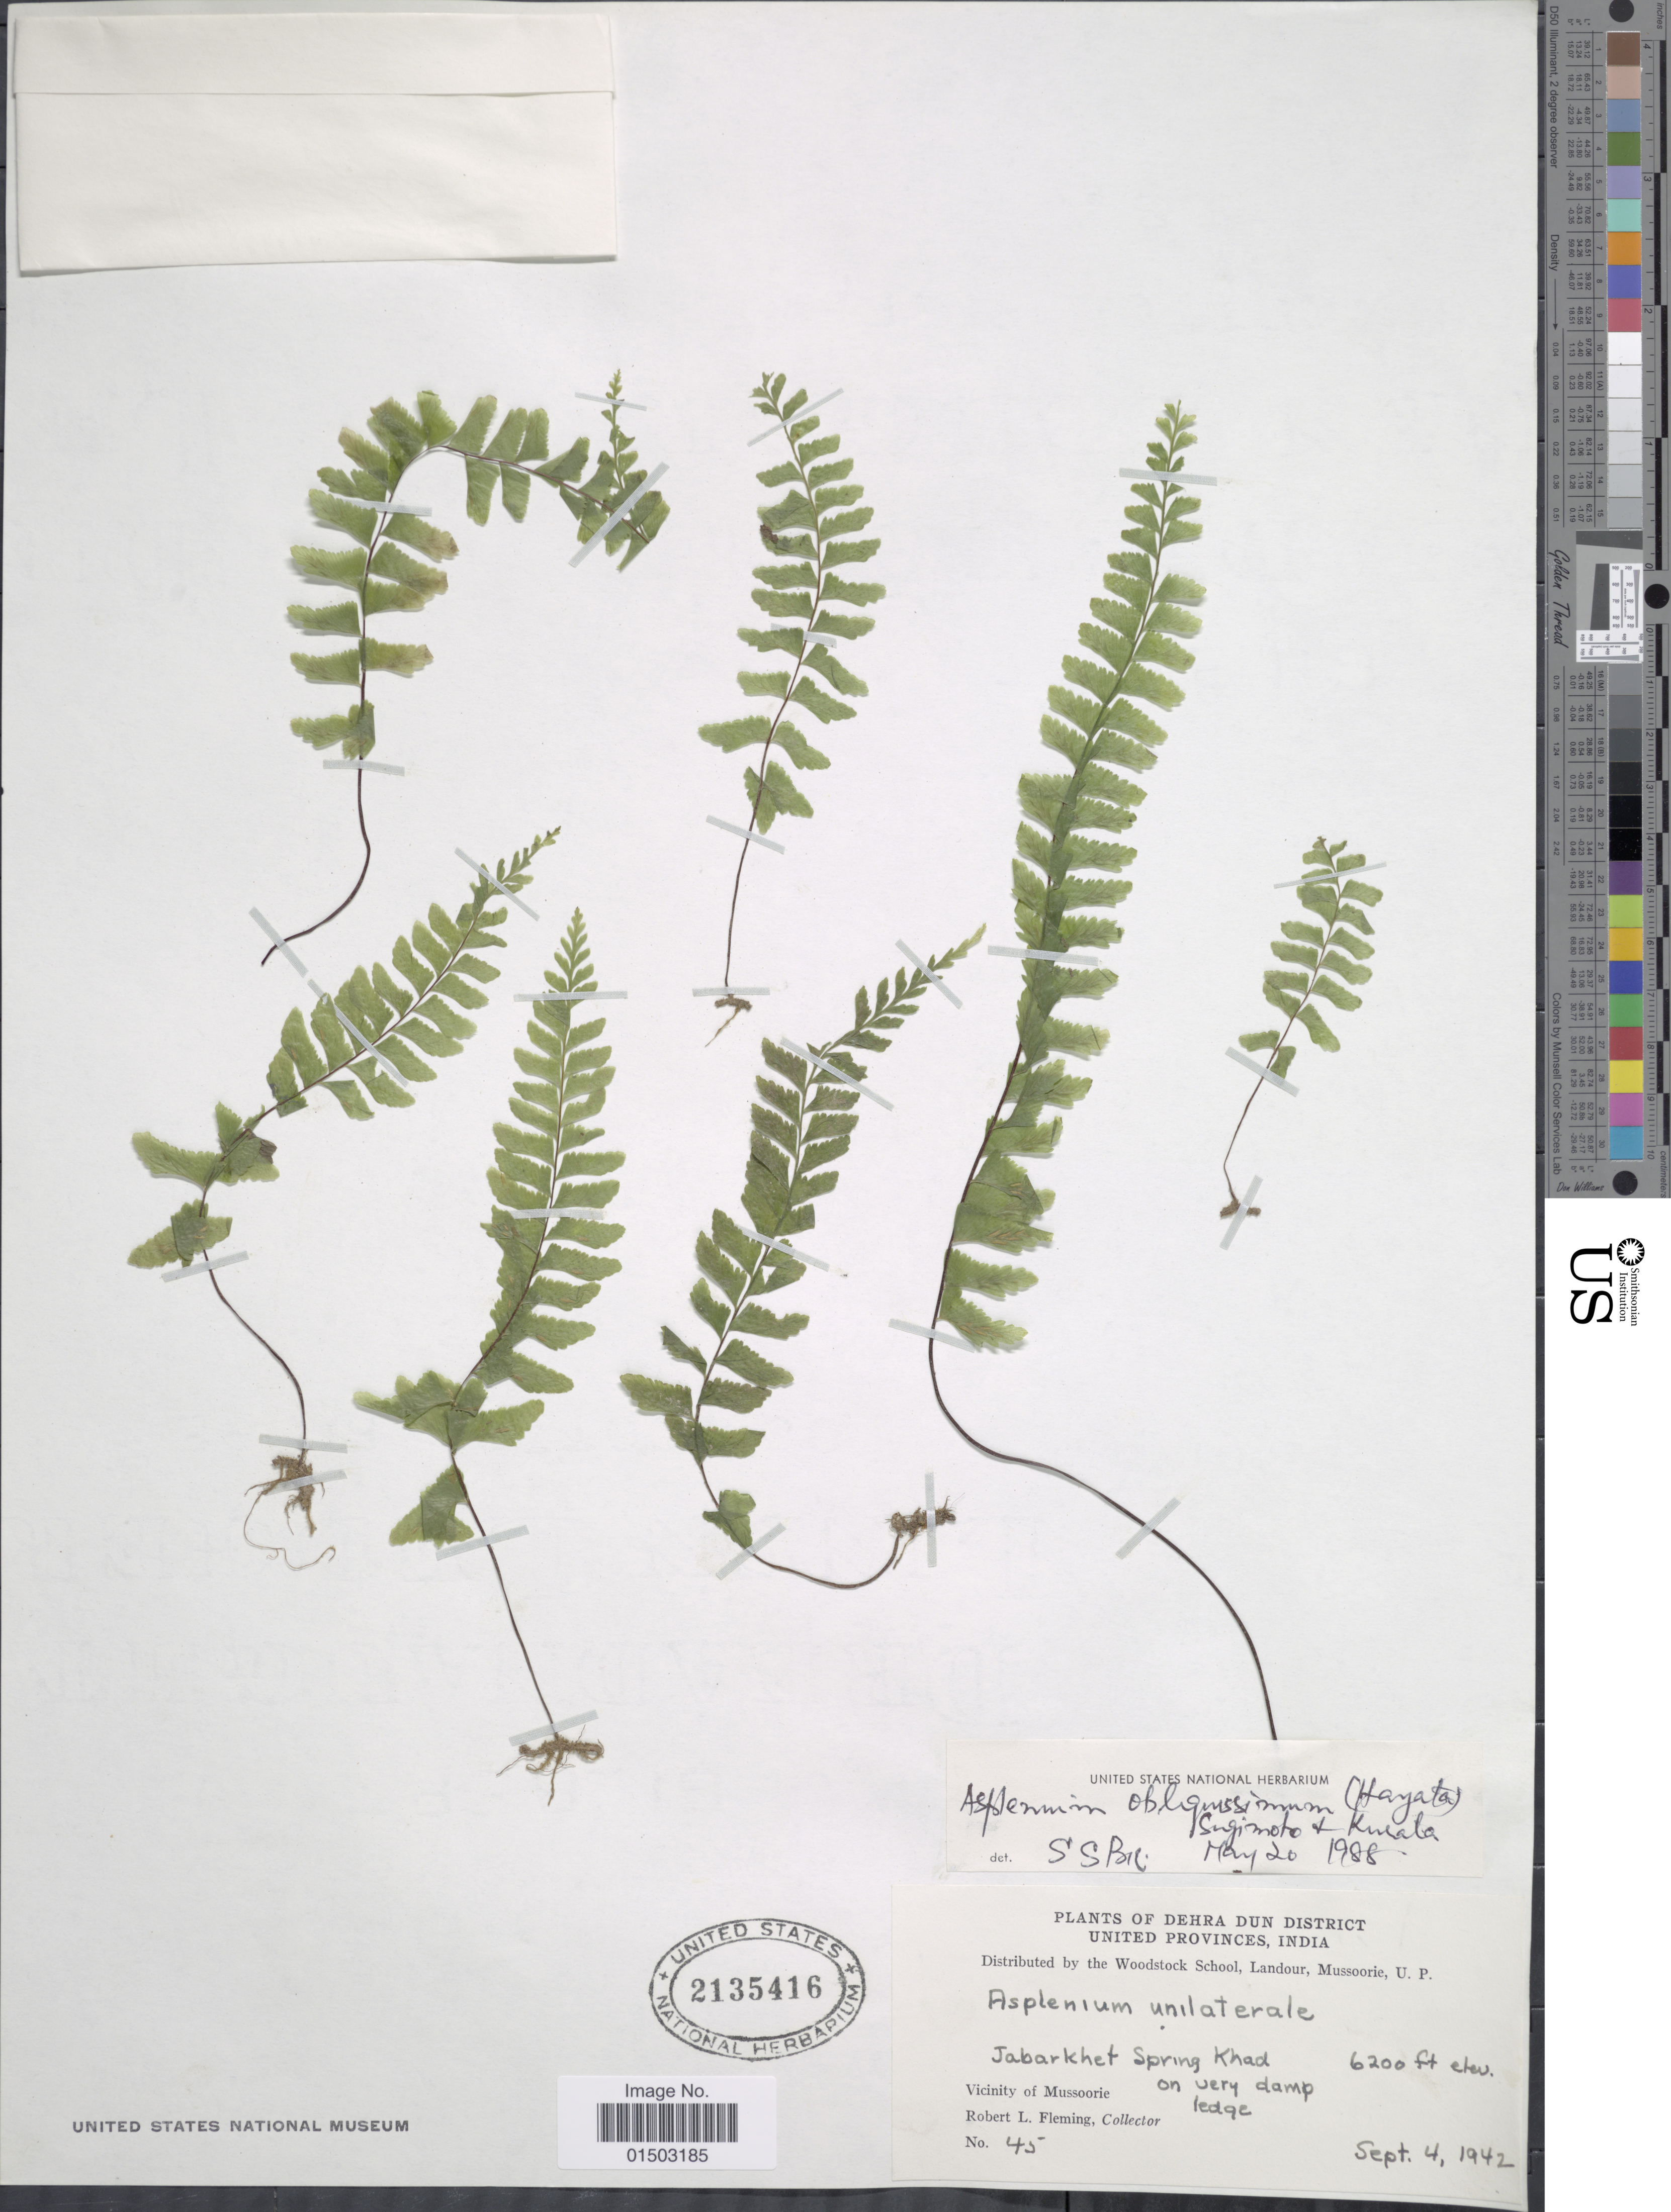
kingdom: Plantae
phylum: Tracheophyta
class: Polypodiopsida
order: Polypodiales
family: Aspleniaceae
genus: Hymenasplenium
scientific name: Hymenasplenium obliquissimum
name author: (Hayata) Sugim.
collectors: R. Fleming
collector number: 45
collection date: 1942-09-04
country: India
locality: Dehra Dun District.United Provimce. India. Jabarkhet Spring Khad. Vicinity of Mussoorie.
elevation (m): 1890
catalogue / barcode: US 2135416